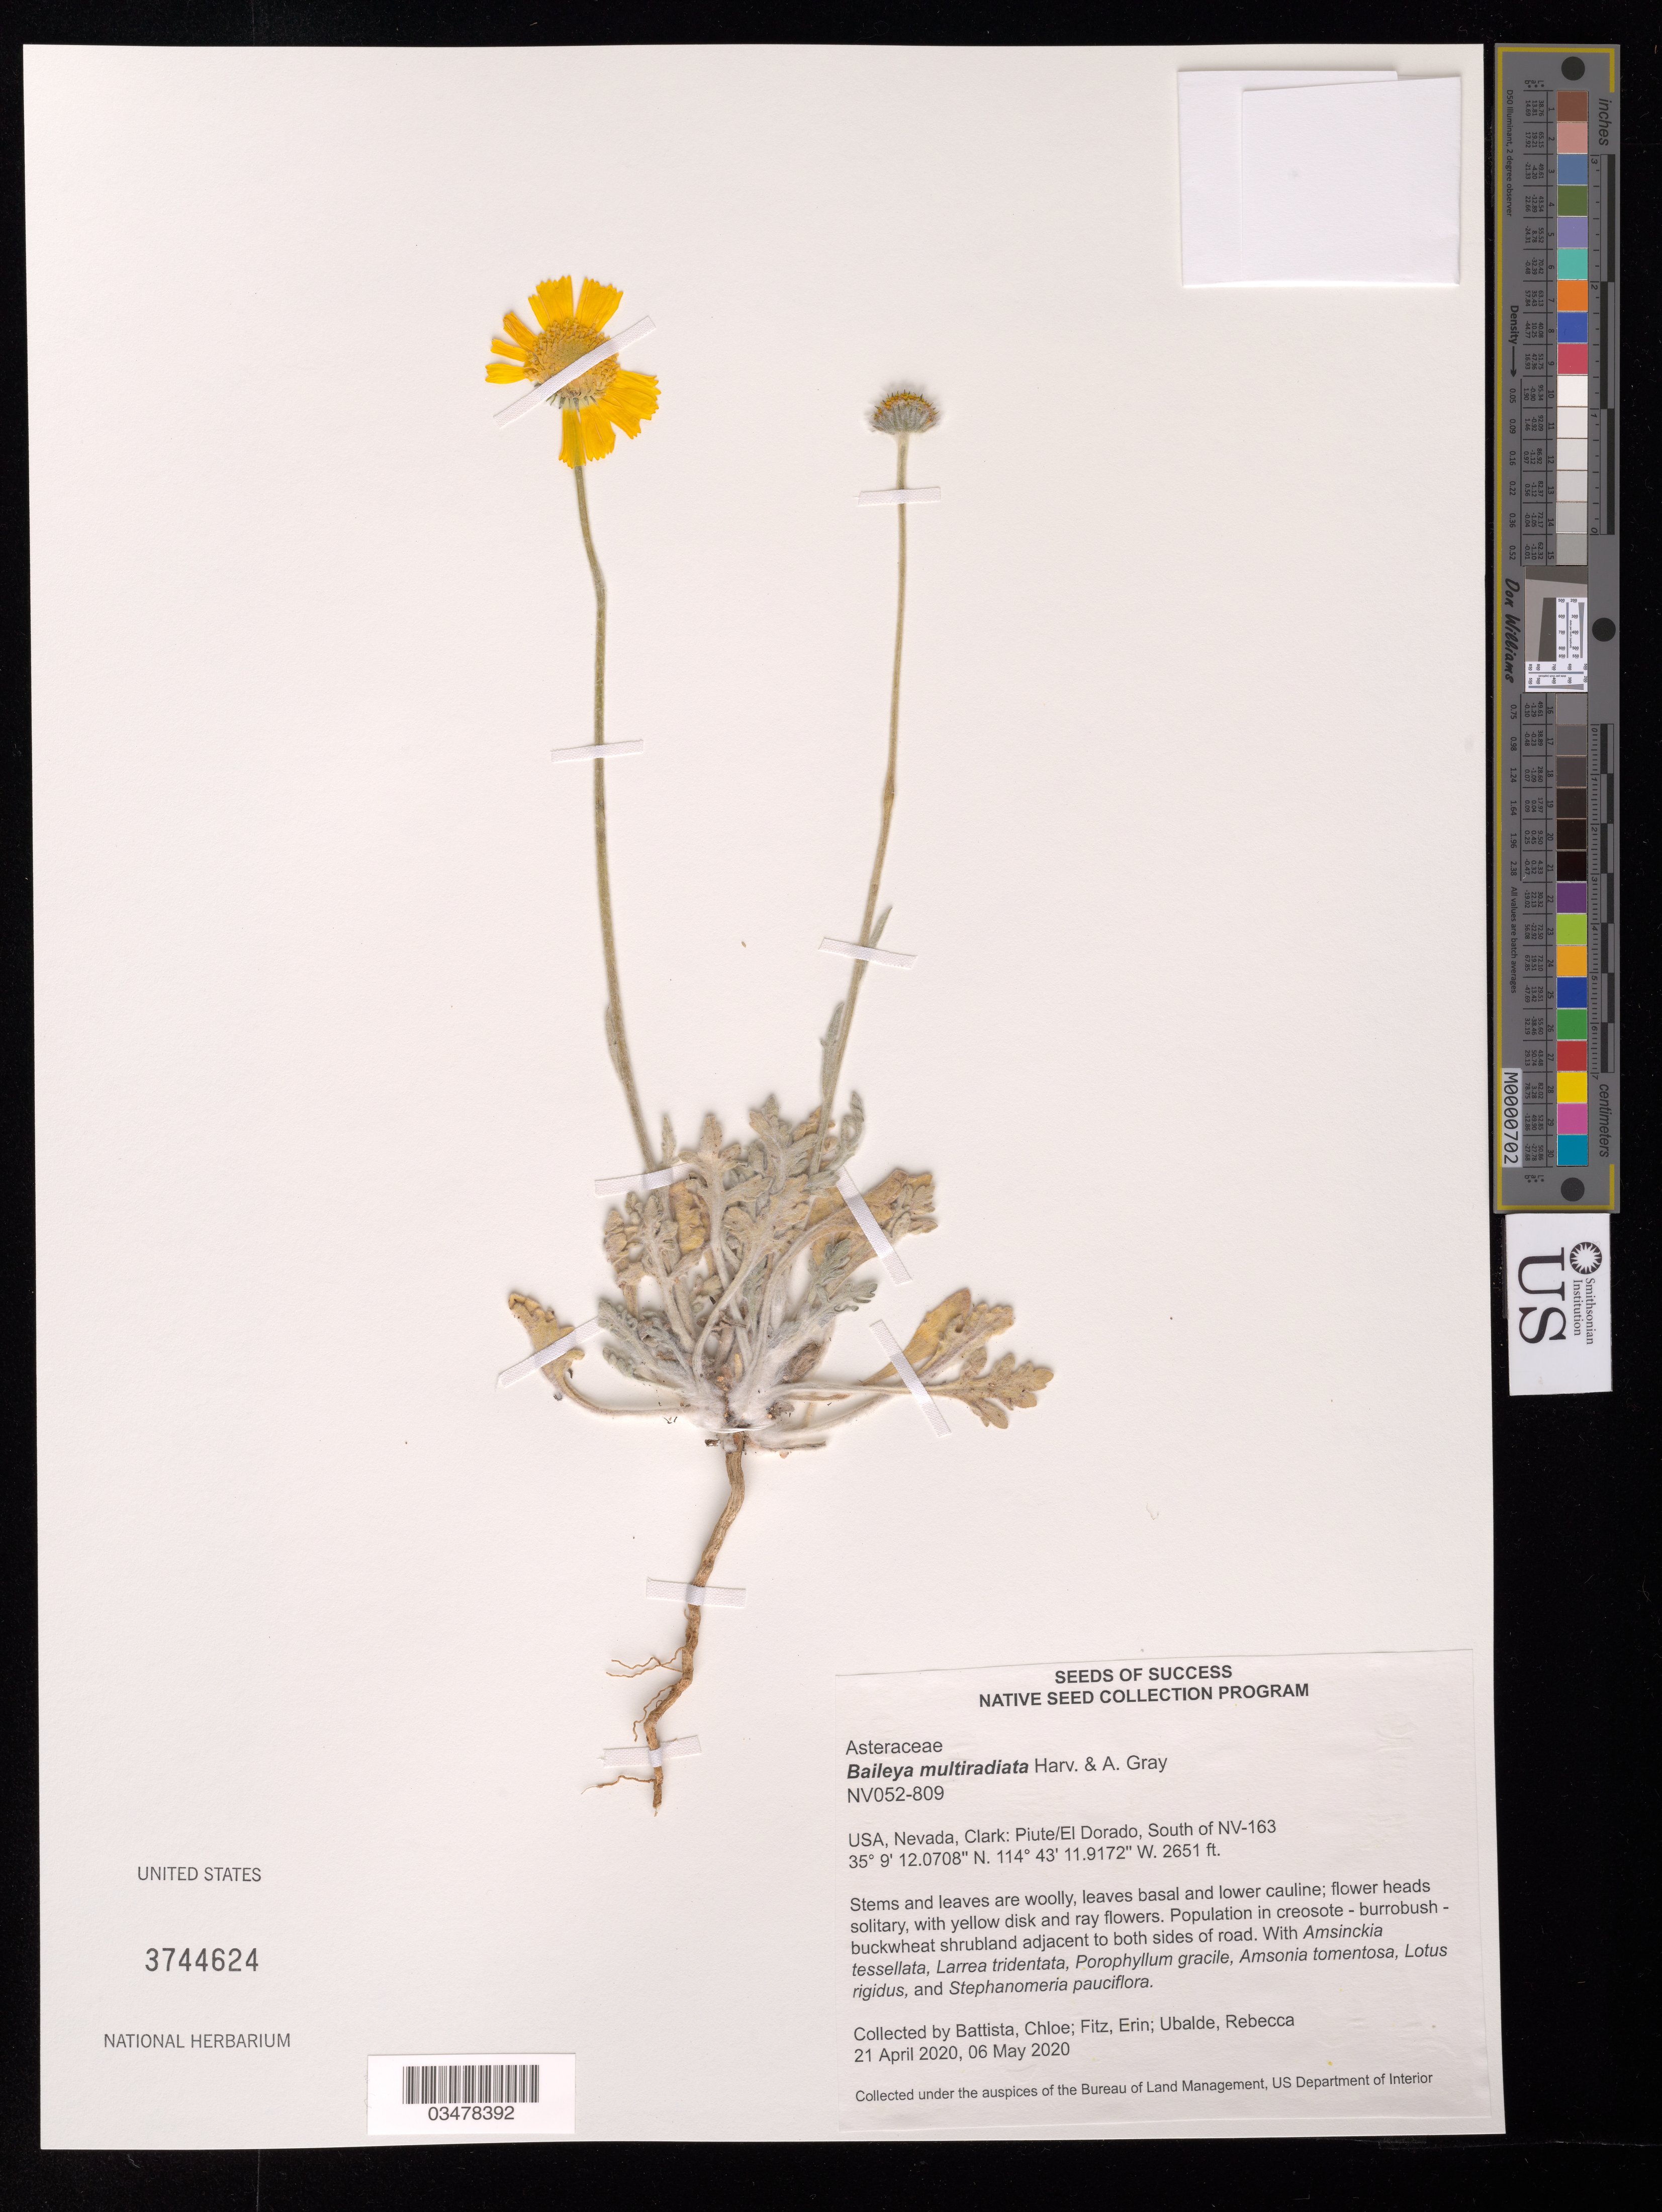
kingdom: Plantae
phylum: Tracheophyta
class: Magnoliopsida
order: Asterales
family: Asteraceae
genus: Baileya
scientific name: Baileya multiradiata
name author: Harv. & A. Gray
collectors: C. Battista, E. Fitz & R. Ubalde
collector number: NV052-809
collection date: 2020-04-21,2020-05-06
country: United States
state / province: Nevada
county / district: Clark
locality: Piute/El Dorado, S of NV-163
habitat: Creosote-burrobush-buckwheat shrubland. With Larrea tridentata, Amsonia tomentosa, Lotus rigidus, etc.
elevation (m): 808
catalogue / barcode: US 3744624